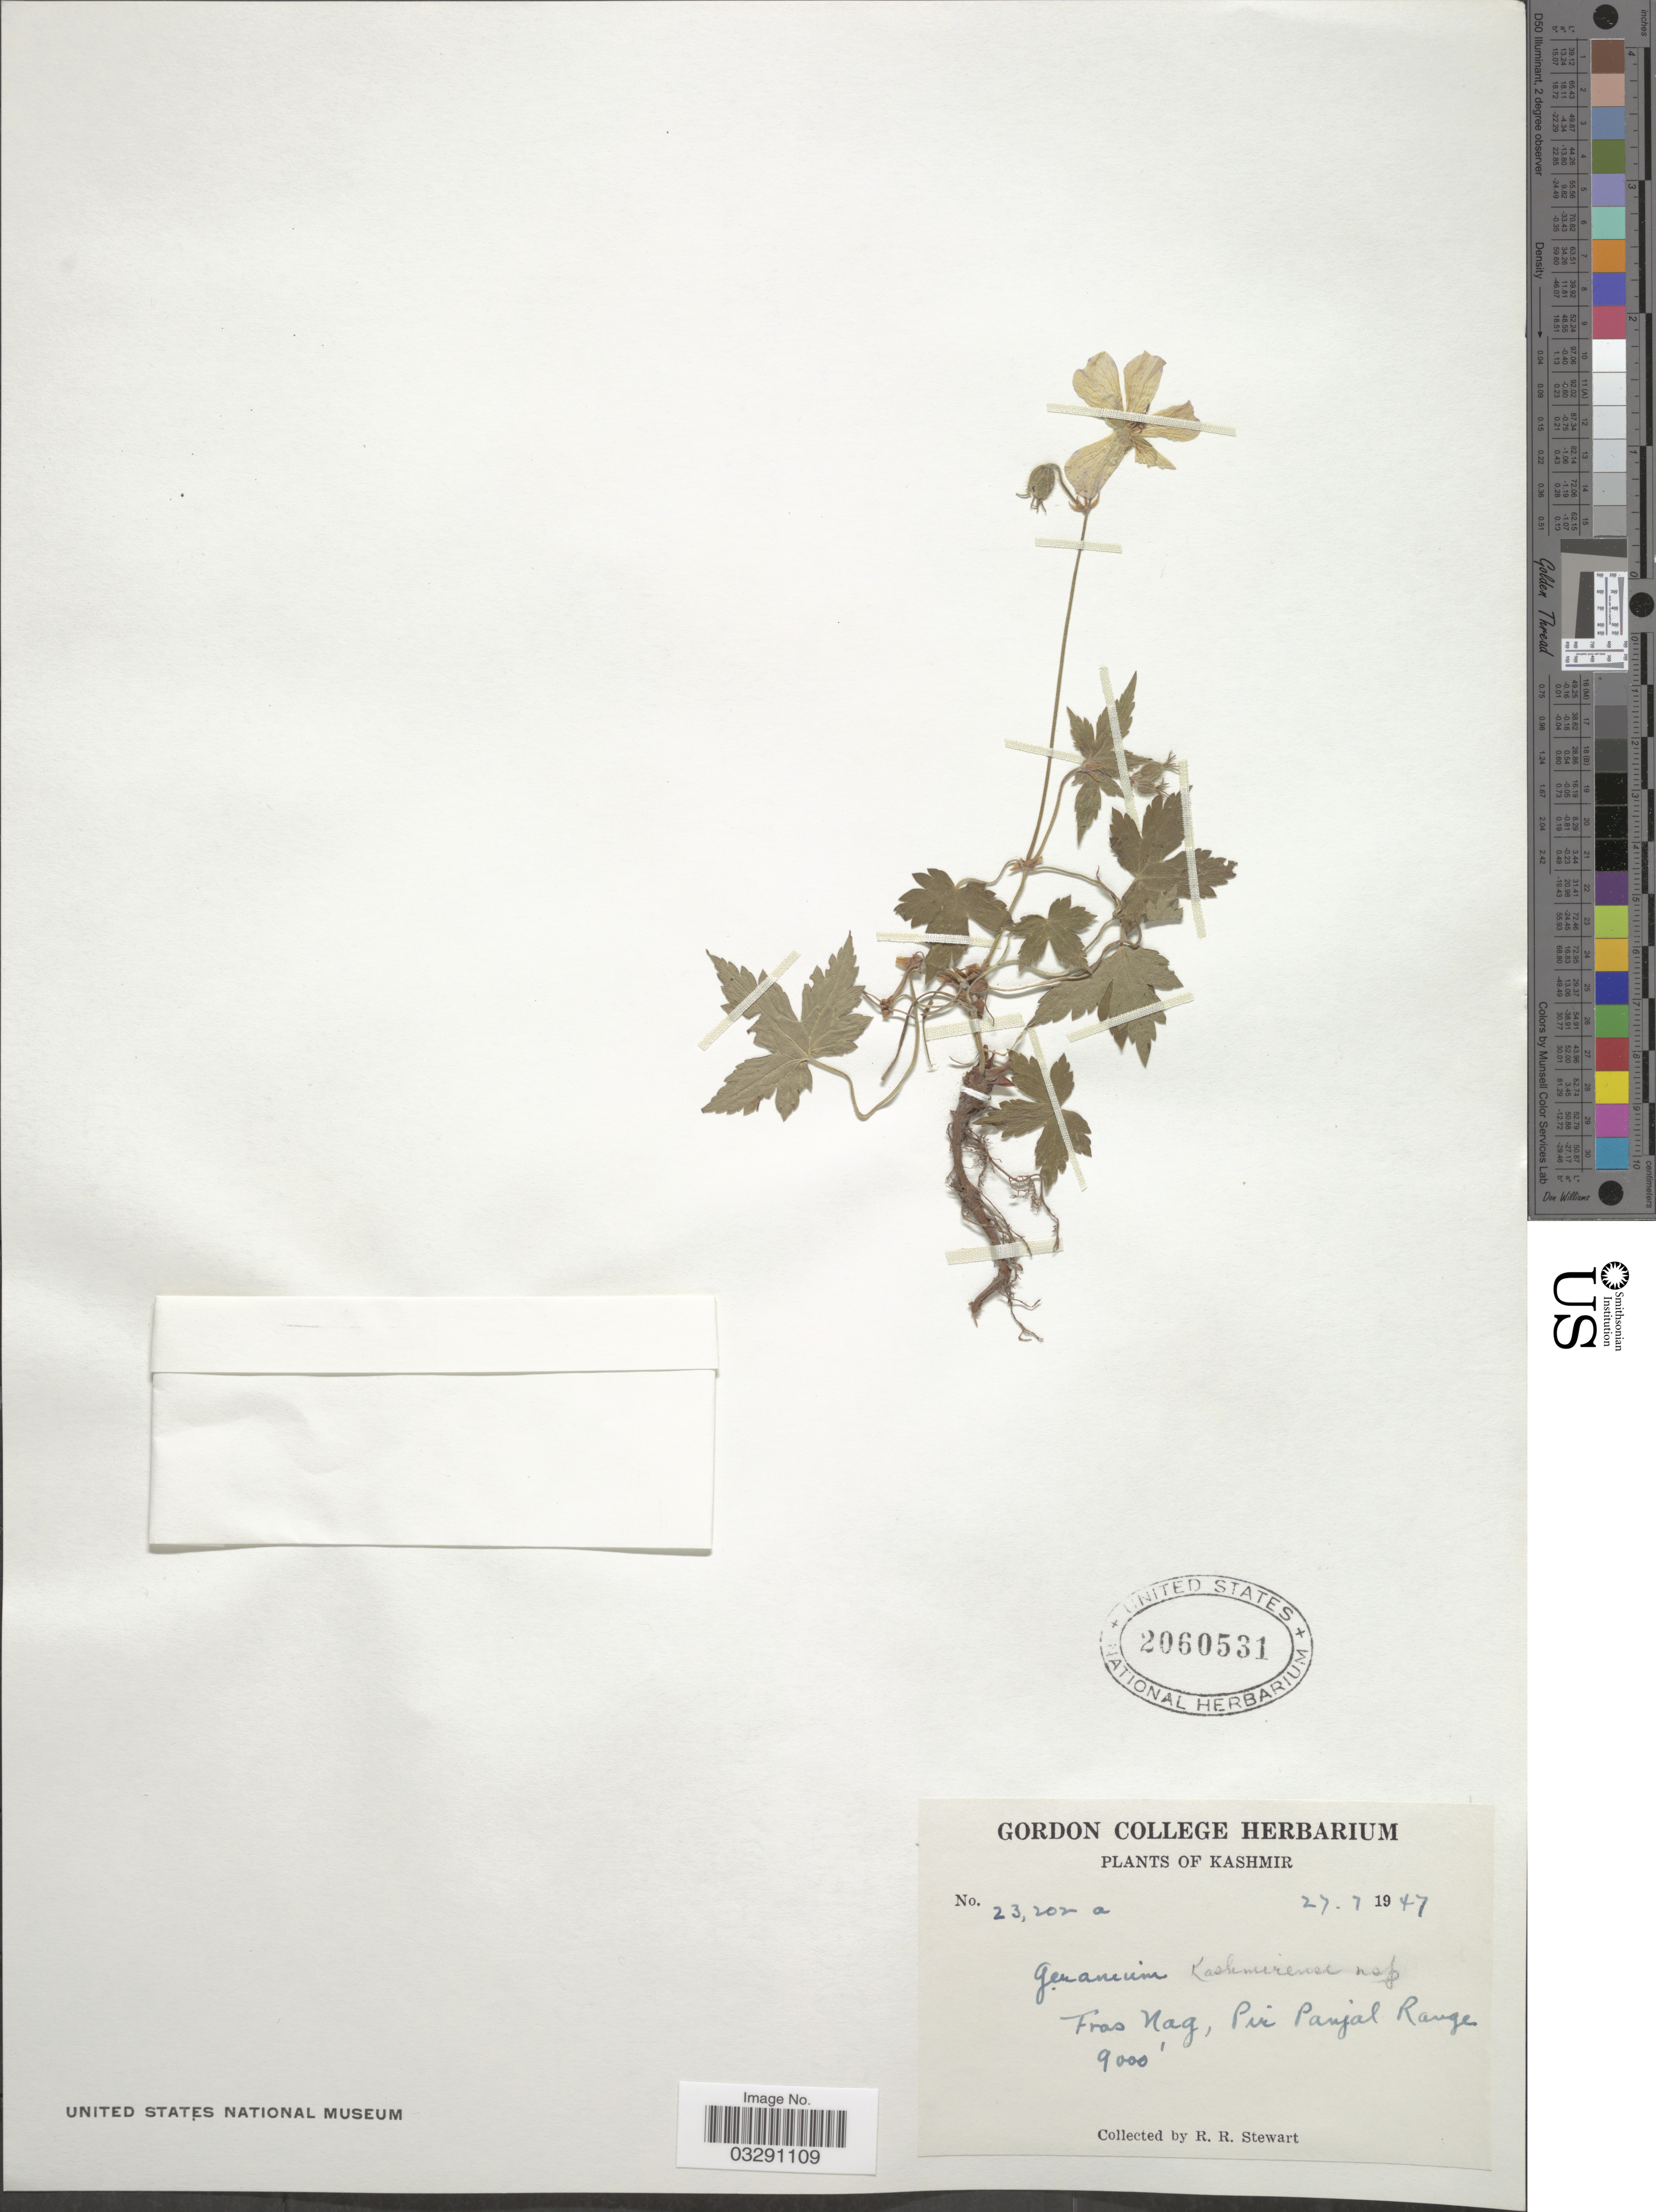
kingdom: Plantae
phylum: Tracheophyta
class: Magnoliopsida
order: Geraniales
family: Geraniaceae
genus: Geranium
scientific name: Geranium kashmirense ined.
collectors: R. Stewart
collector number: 23202a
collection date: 1947-07-27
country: India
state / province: Jammu and Kashmir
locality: Fras Nag, Pir Panjal Range.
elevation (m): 2743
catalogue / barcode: US 2060531